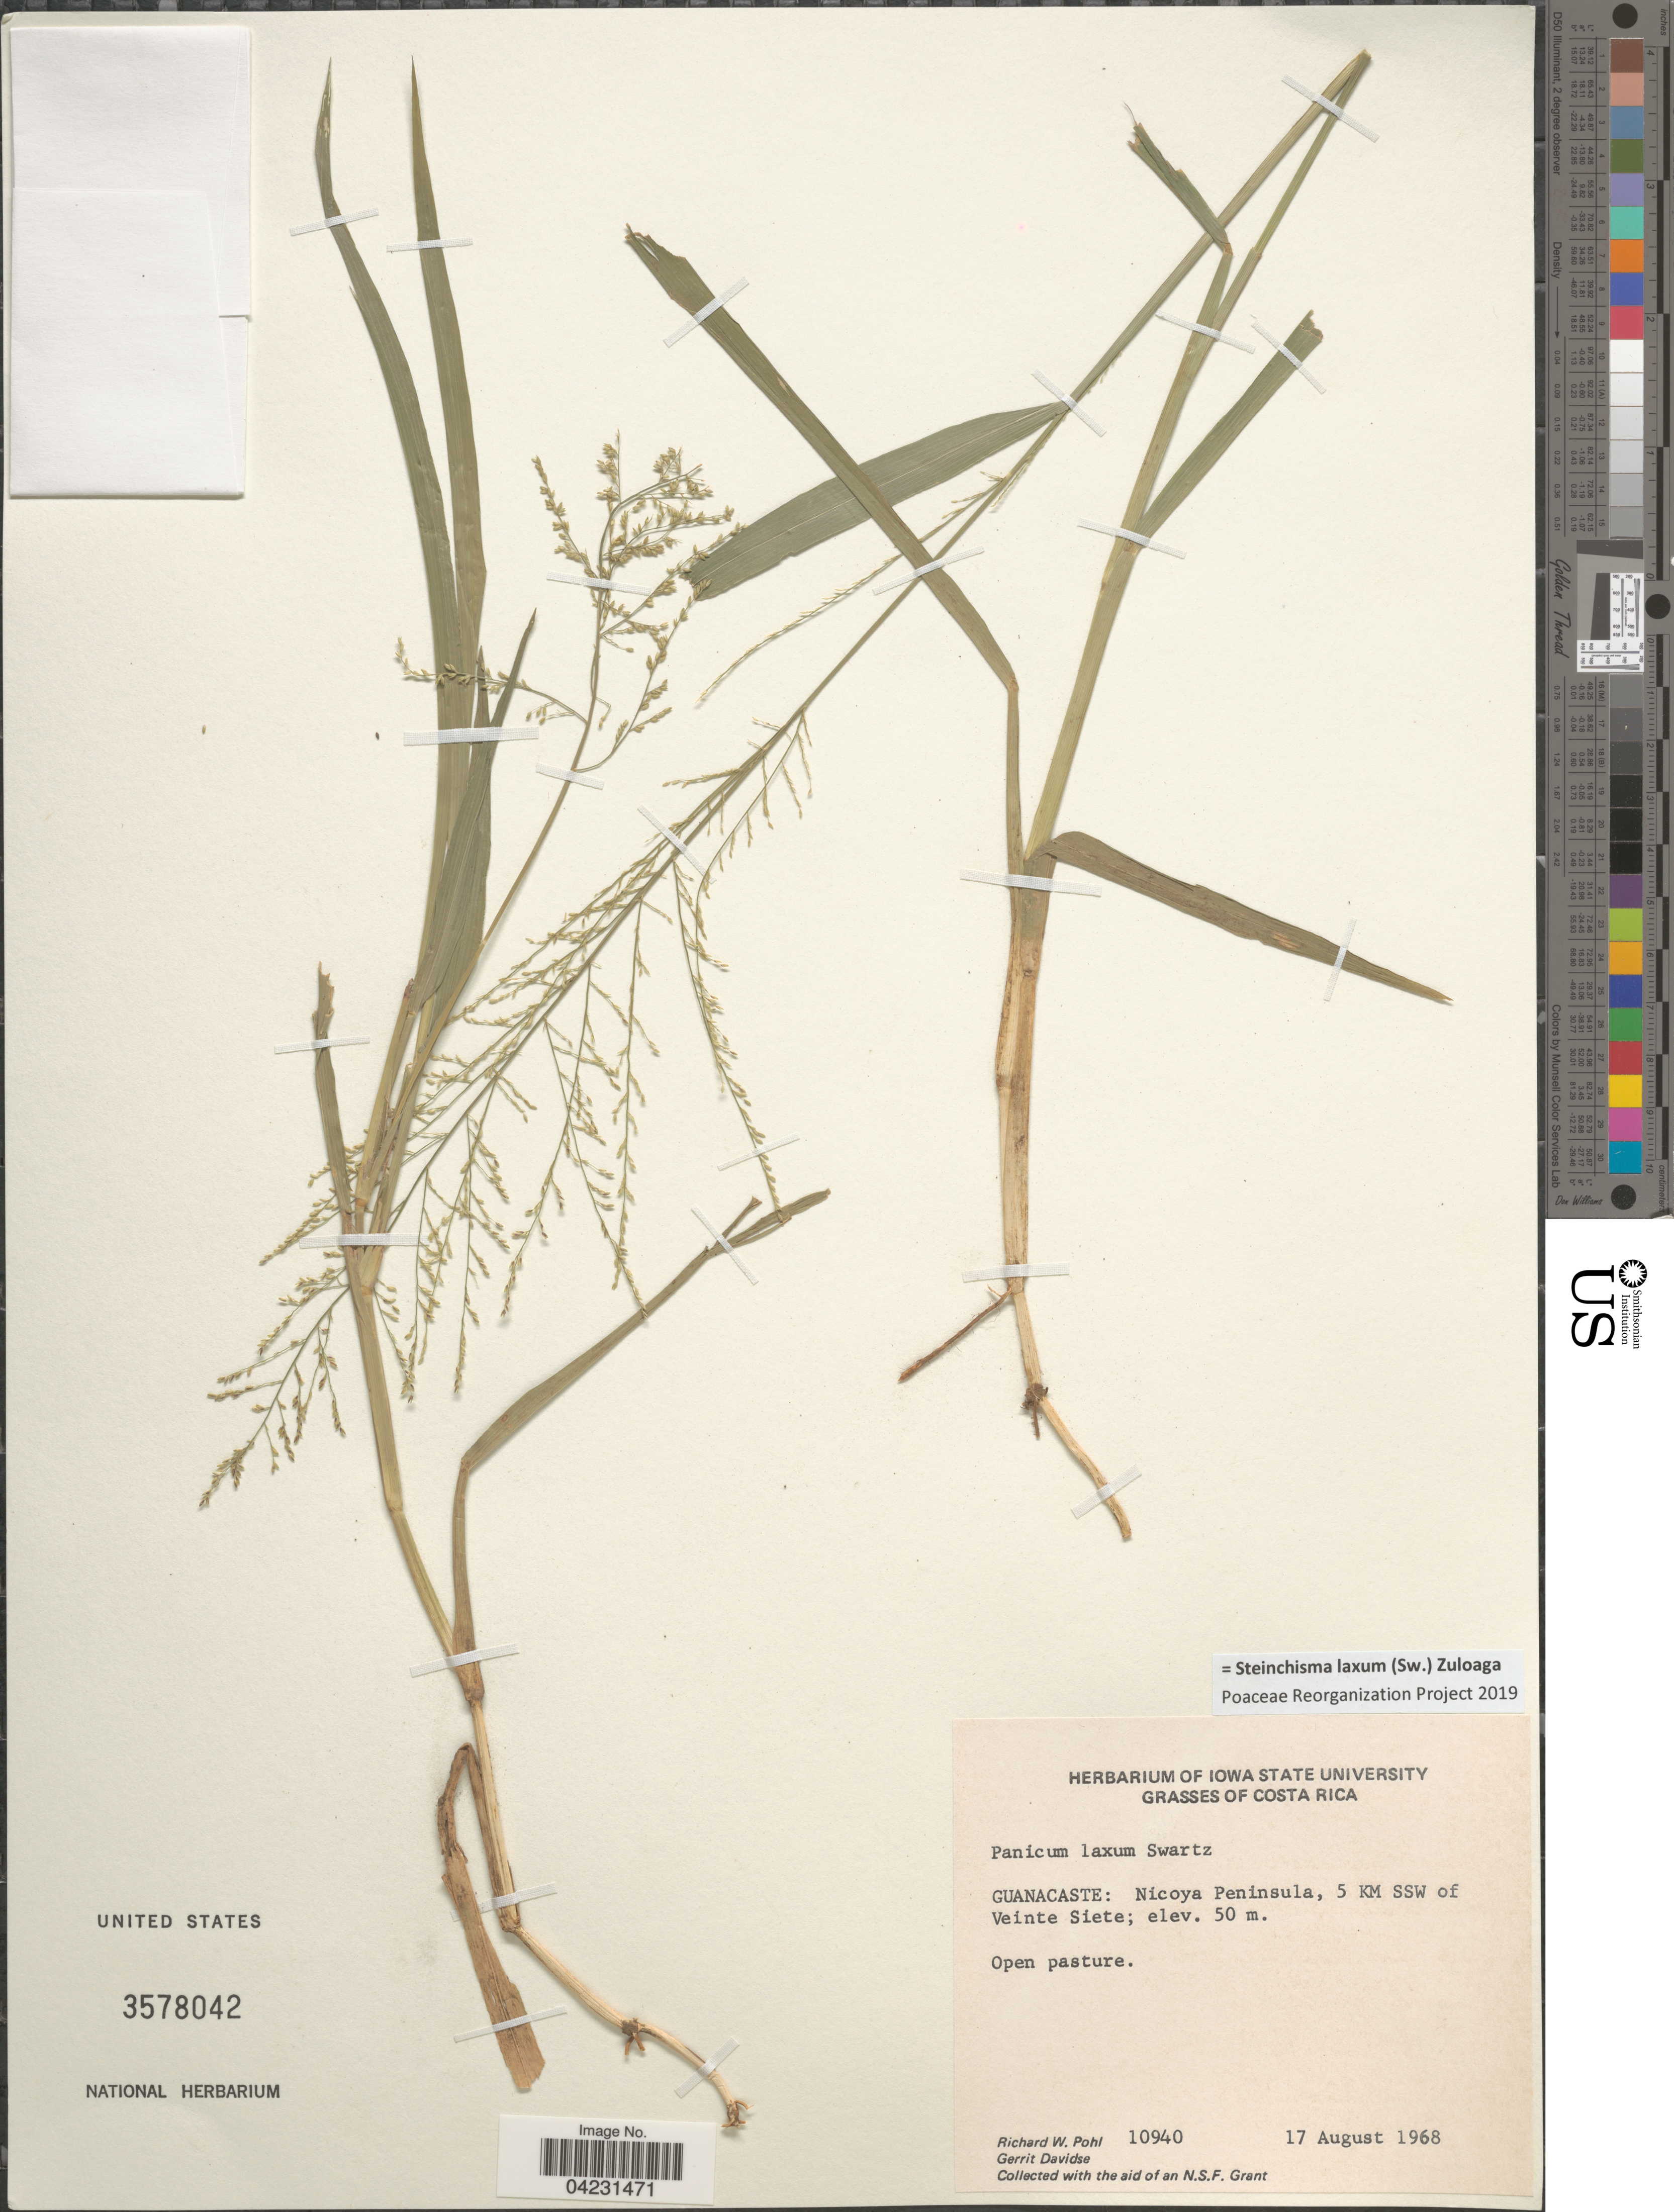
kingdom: Plantae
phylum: Tracheophyta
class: Liliopsida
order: Poales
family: Poaceae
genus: Steinchisma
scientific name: Steinchisma laxum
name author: (Sw.) Zuloaga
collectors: R. W. Pohl & G. Davidse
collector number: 10940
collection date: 1968-08-17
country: Costa Rica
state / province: Guanacaste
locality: Nicoya Peninsula, 5 KM SSW of Veinte Siete.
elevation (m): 50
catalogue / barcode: US 3578042